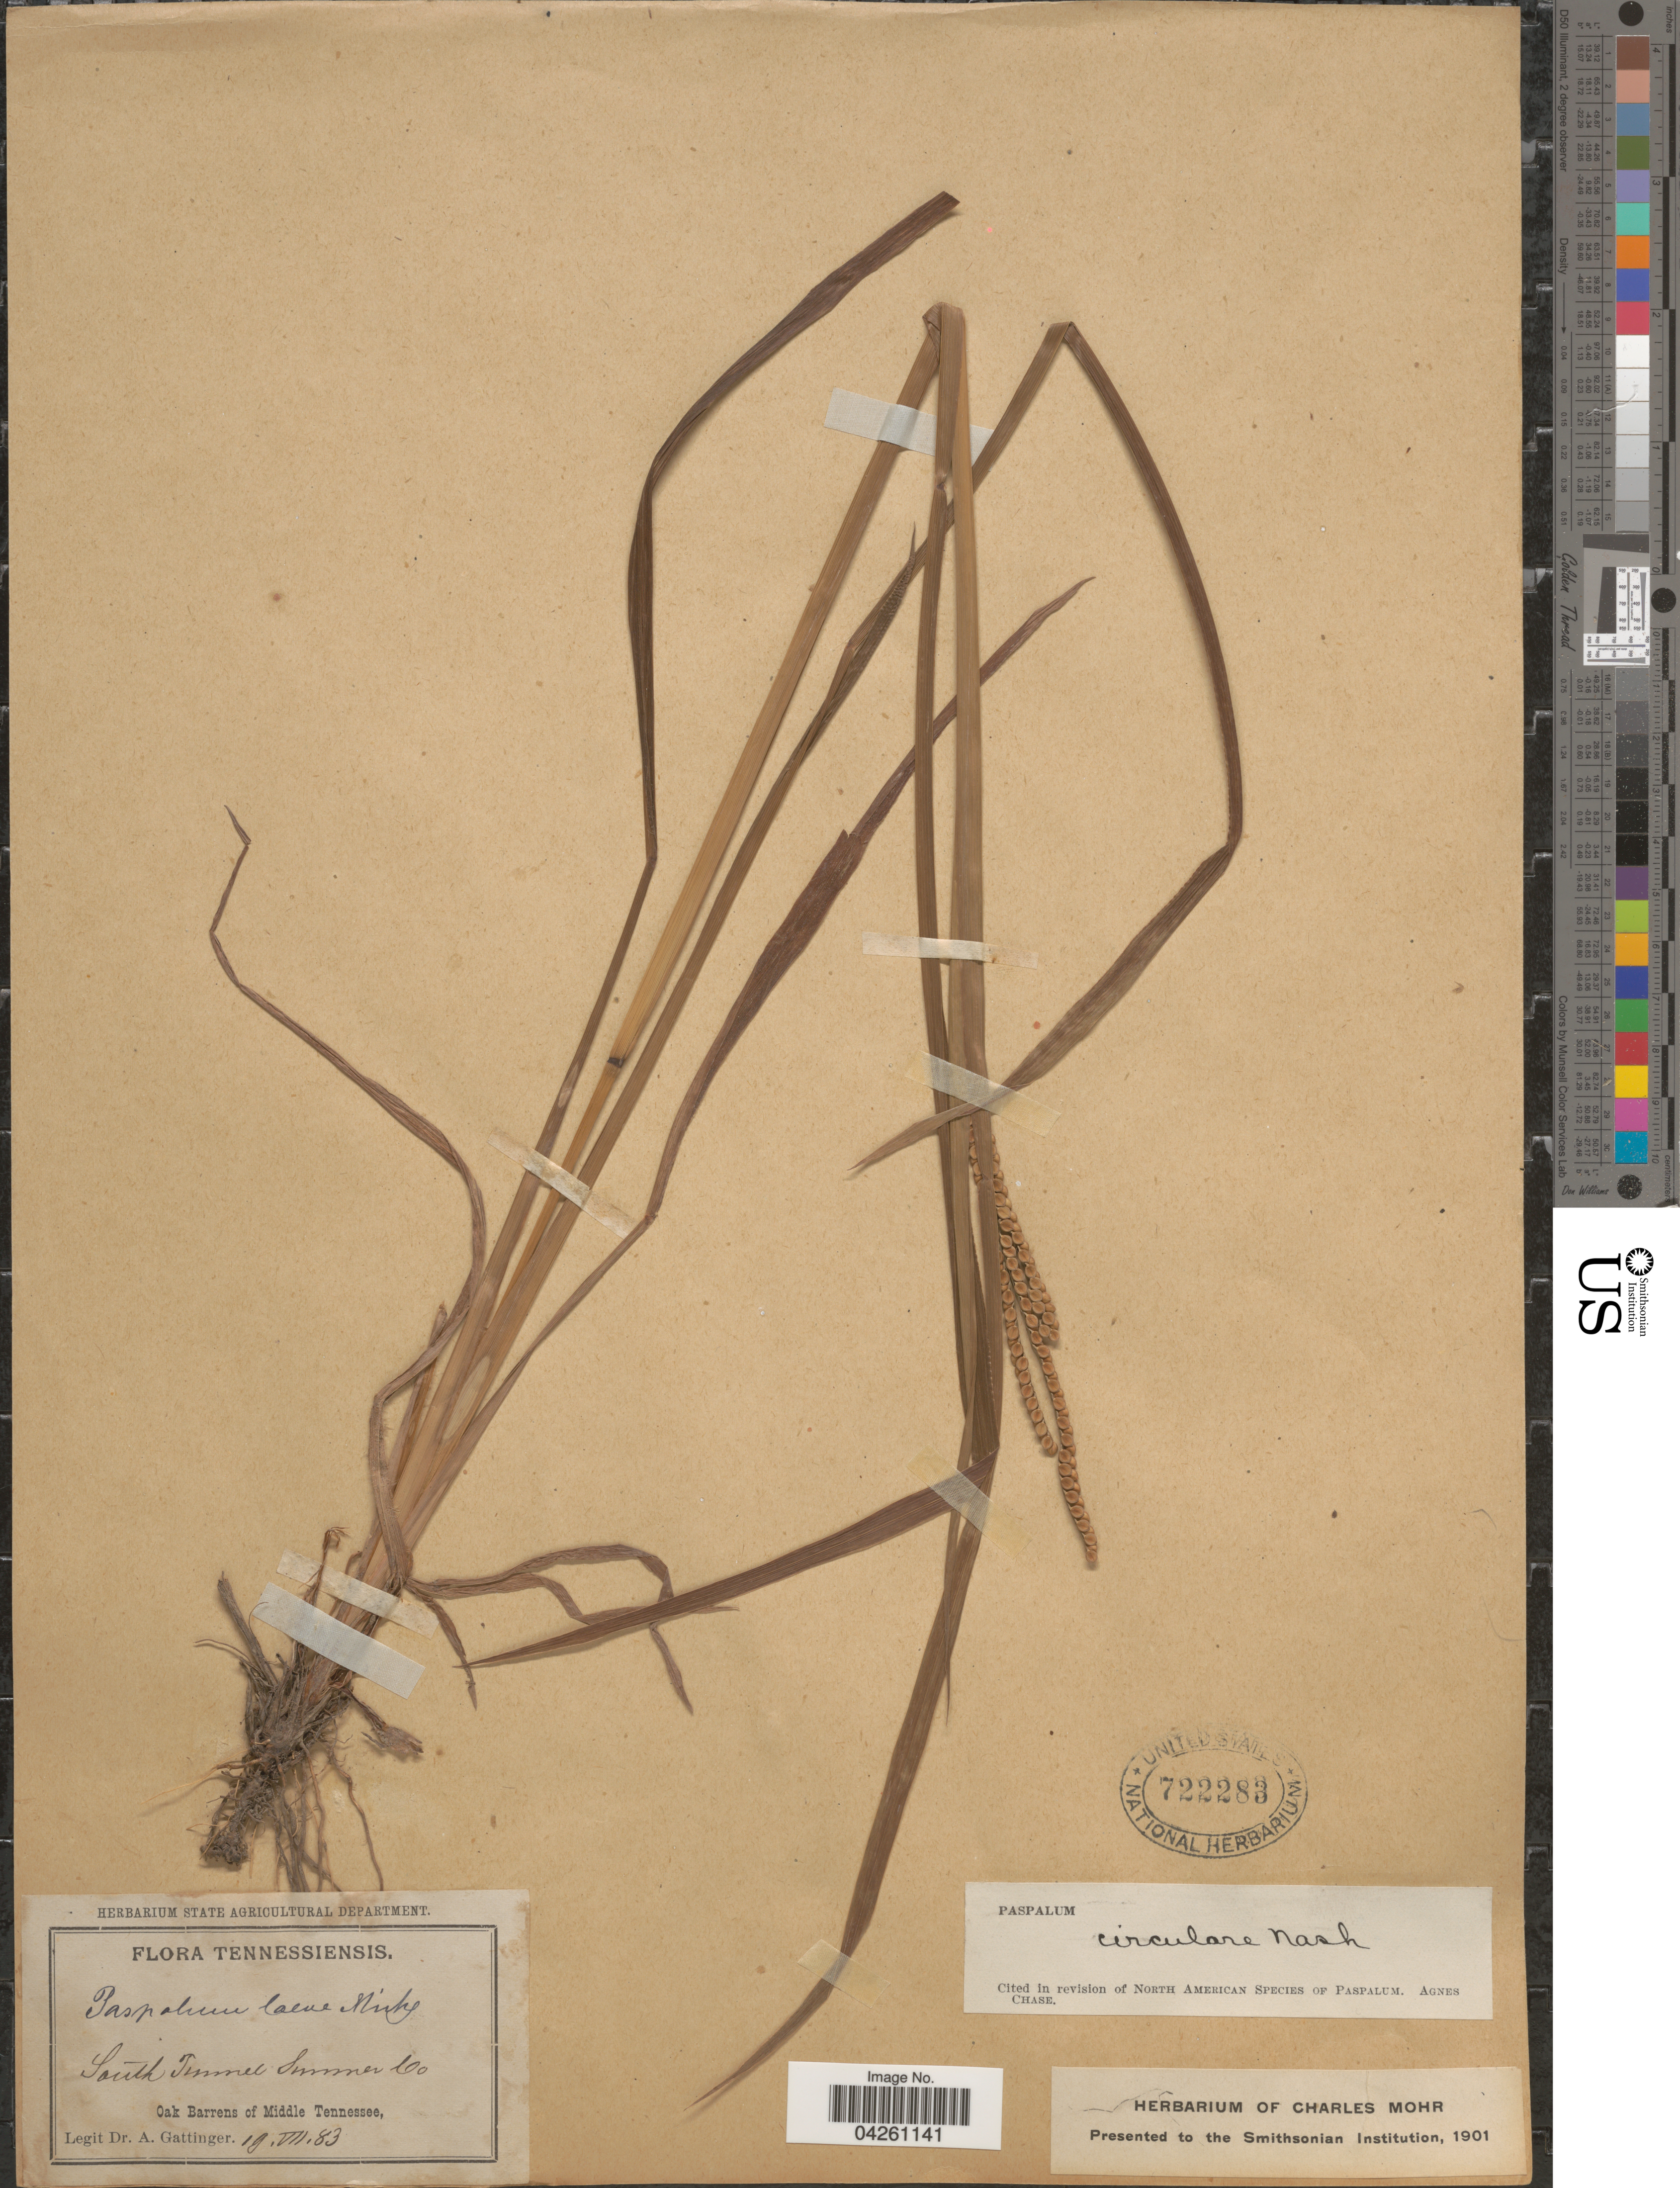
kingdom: Plantae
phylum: Tracheophyta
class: Liliopsida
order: Poales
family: Poaceae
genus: Paspalum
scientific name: Paspalum circulare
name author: Nash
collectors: A. Gattinger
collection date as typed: Transcribed d/m/y: 19/7/83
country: United States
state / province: Tennessee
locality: South Tunnel Summer Co. Oak Barrens of Middle Tennessee.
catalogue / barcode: US 722283